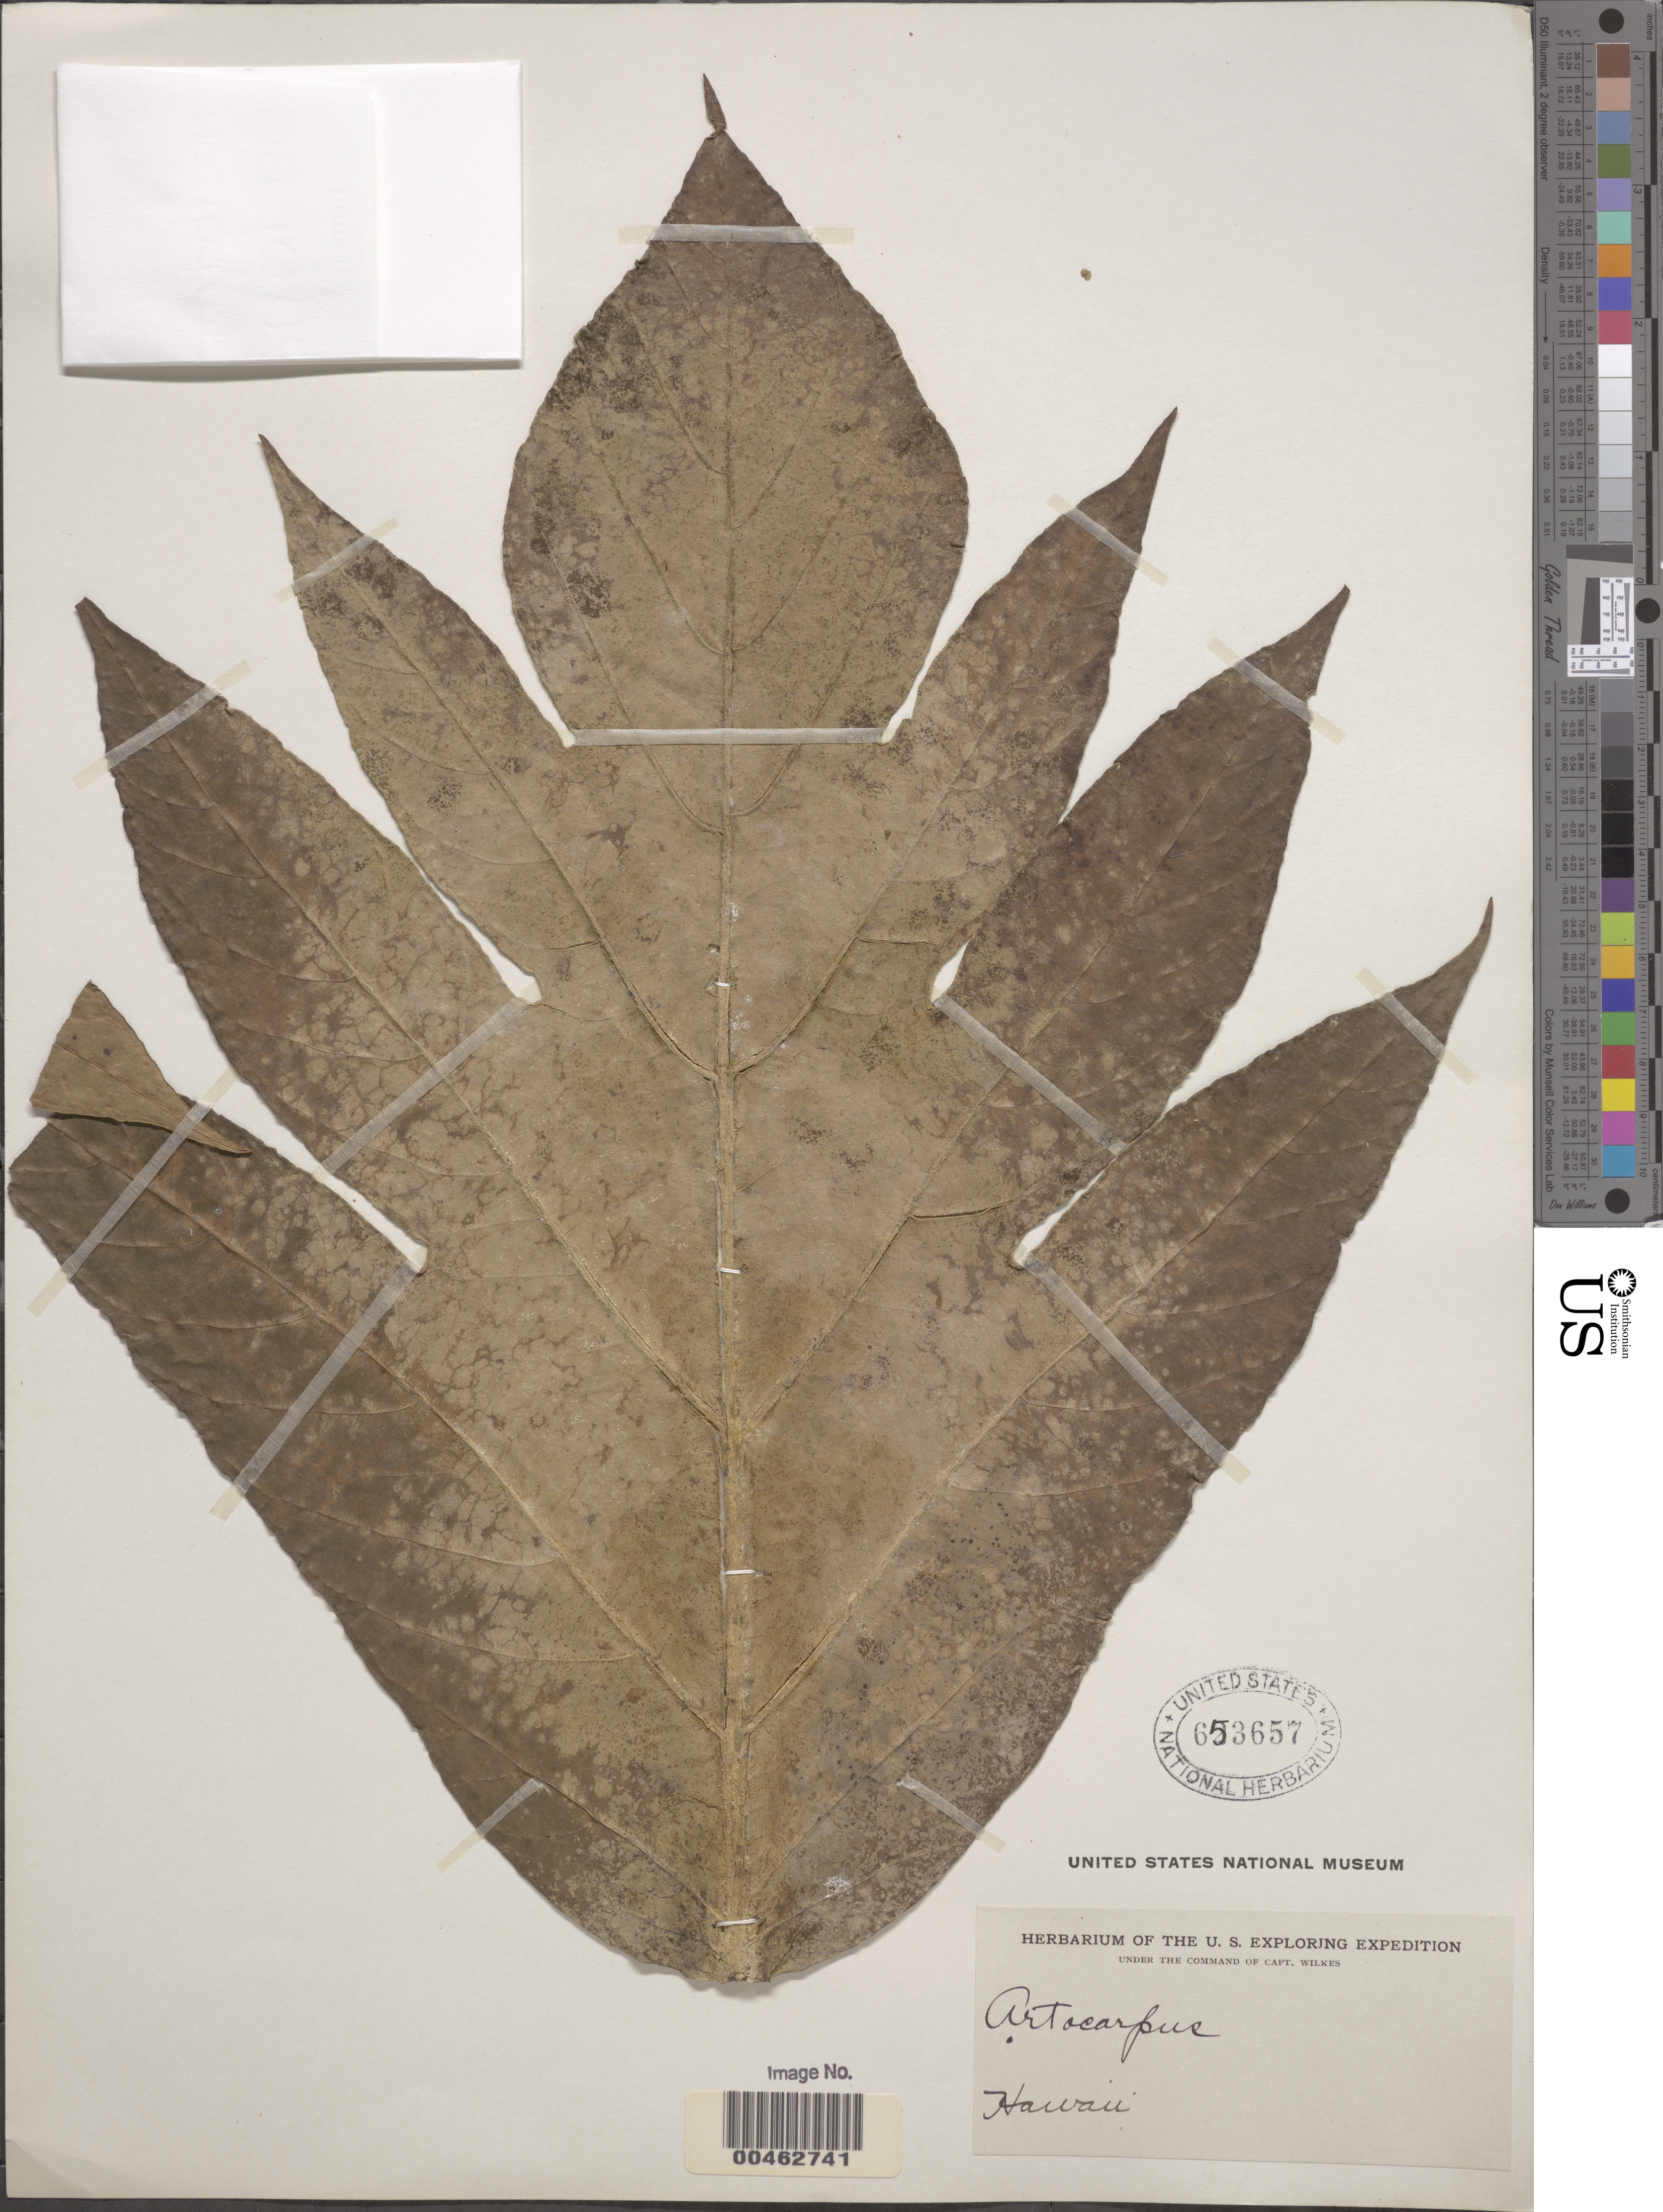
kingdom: Plantae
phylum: Tracheophyta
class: Magnoliopsida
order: Rosales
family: Moraceae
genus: Artocarpus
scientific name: Artocarpus sp.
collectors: Wilkes Explor. Exped.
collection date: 1838/1842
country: United States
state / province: Hawaii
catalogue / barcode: US 653657